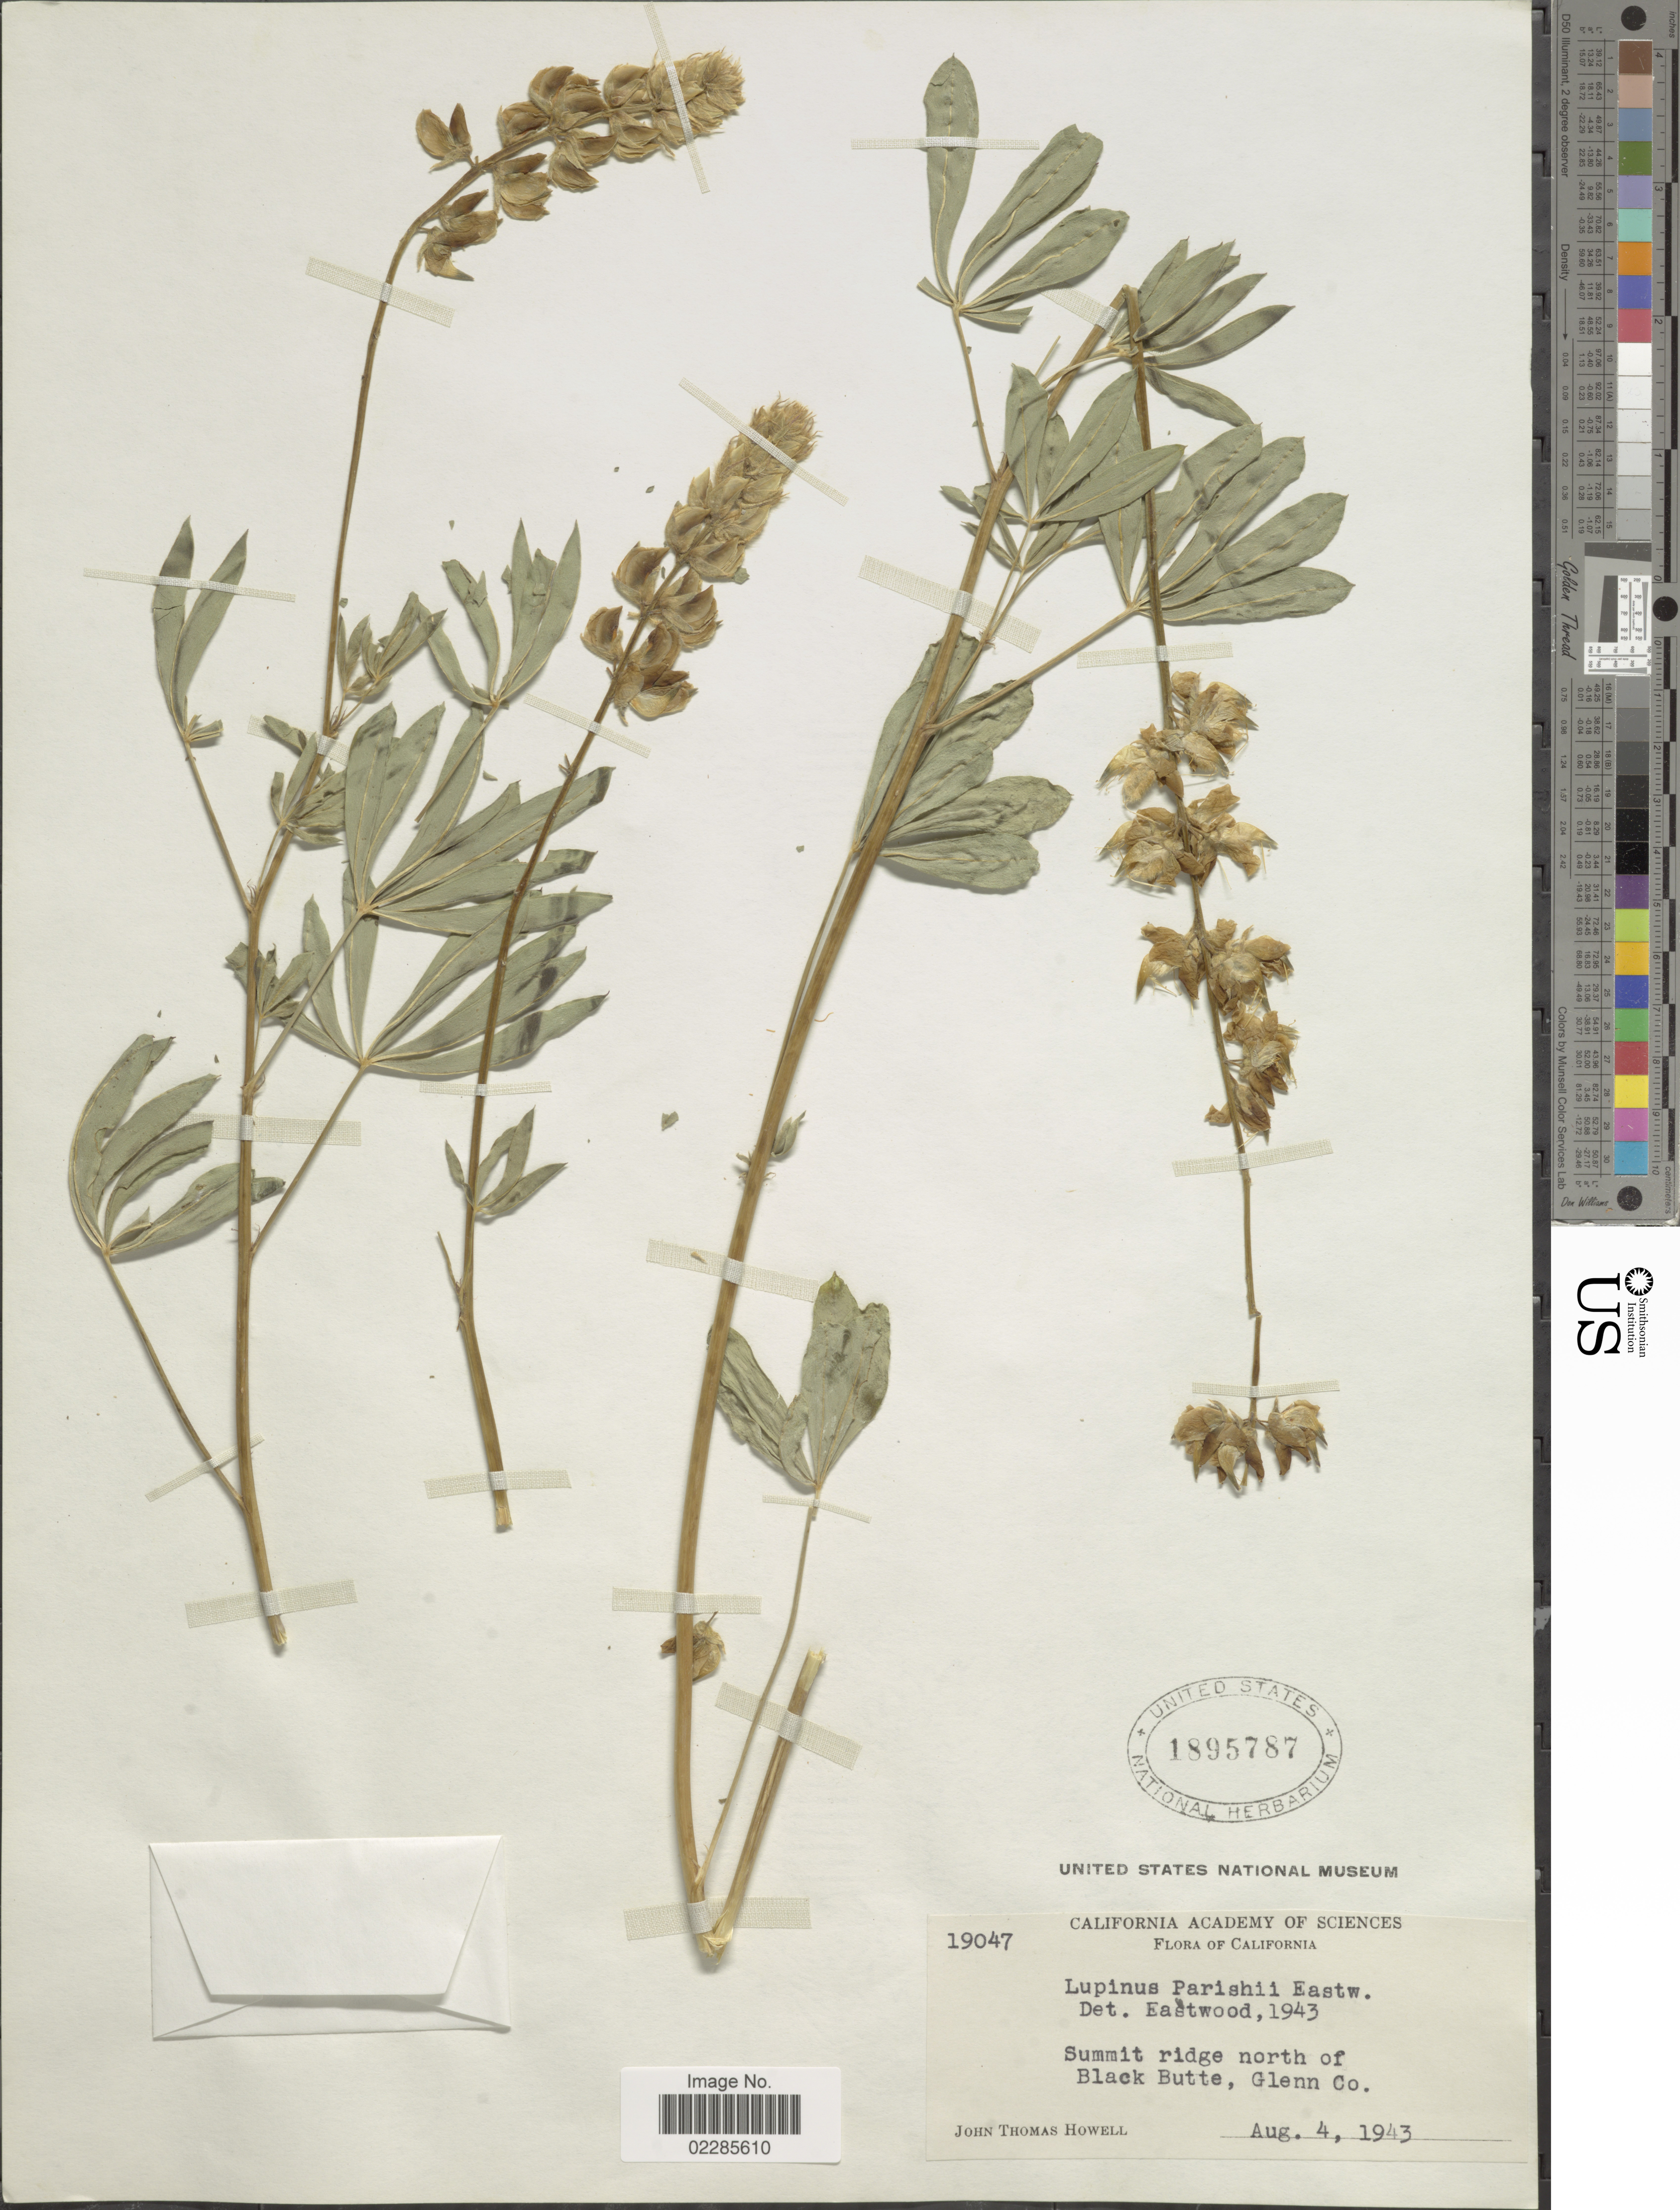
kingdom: Plantae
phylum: Tracheophyta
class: Magnoliopsida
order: Fabales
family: Fabaceae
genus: Lupinus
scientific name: Lupinus latifolius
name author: Lindl. ex J. Agardh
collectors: J. T. Howell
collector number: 19047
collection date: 1943-08-04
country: United States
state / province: California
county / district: Glenn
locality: Summit ridge north of Black Butte, Glenn Co.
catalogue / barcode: US 1895787